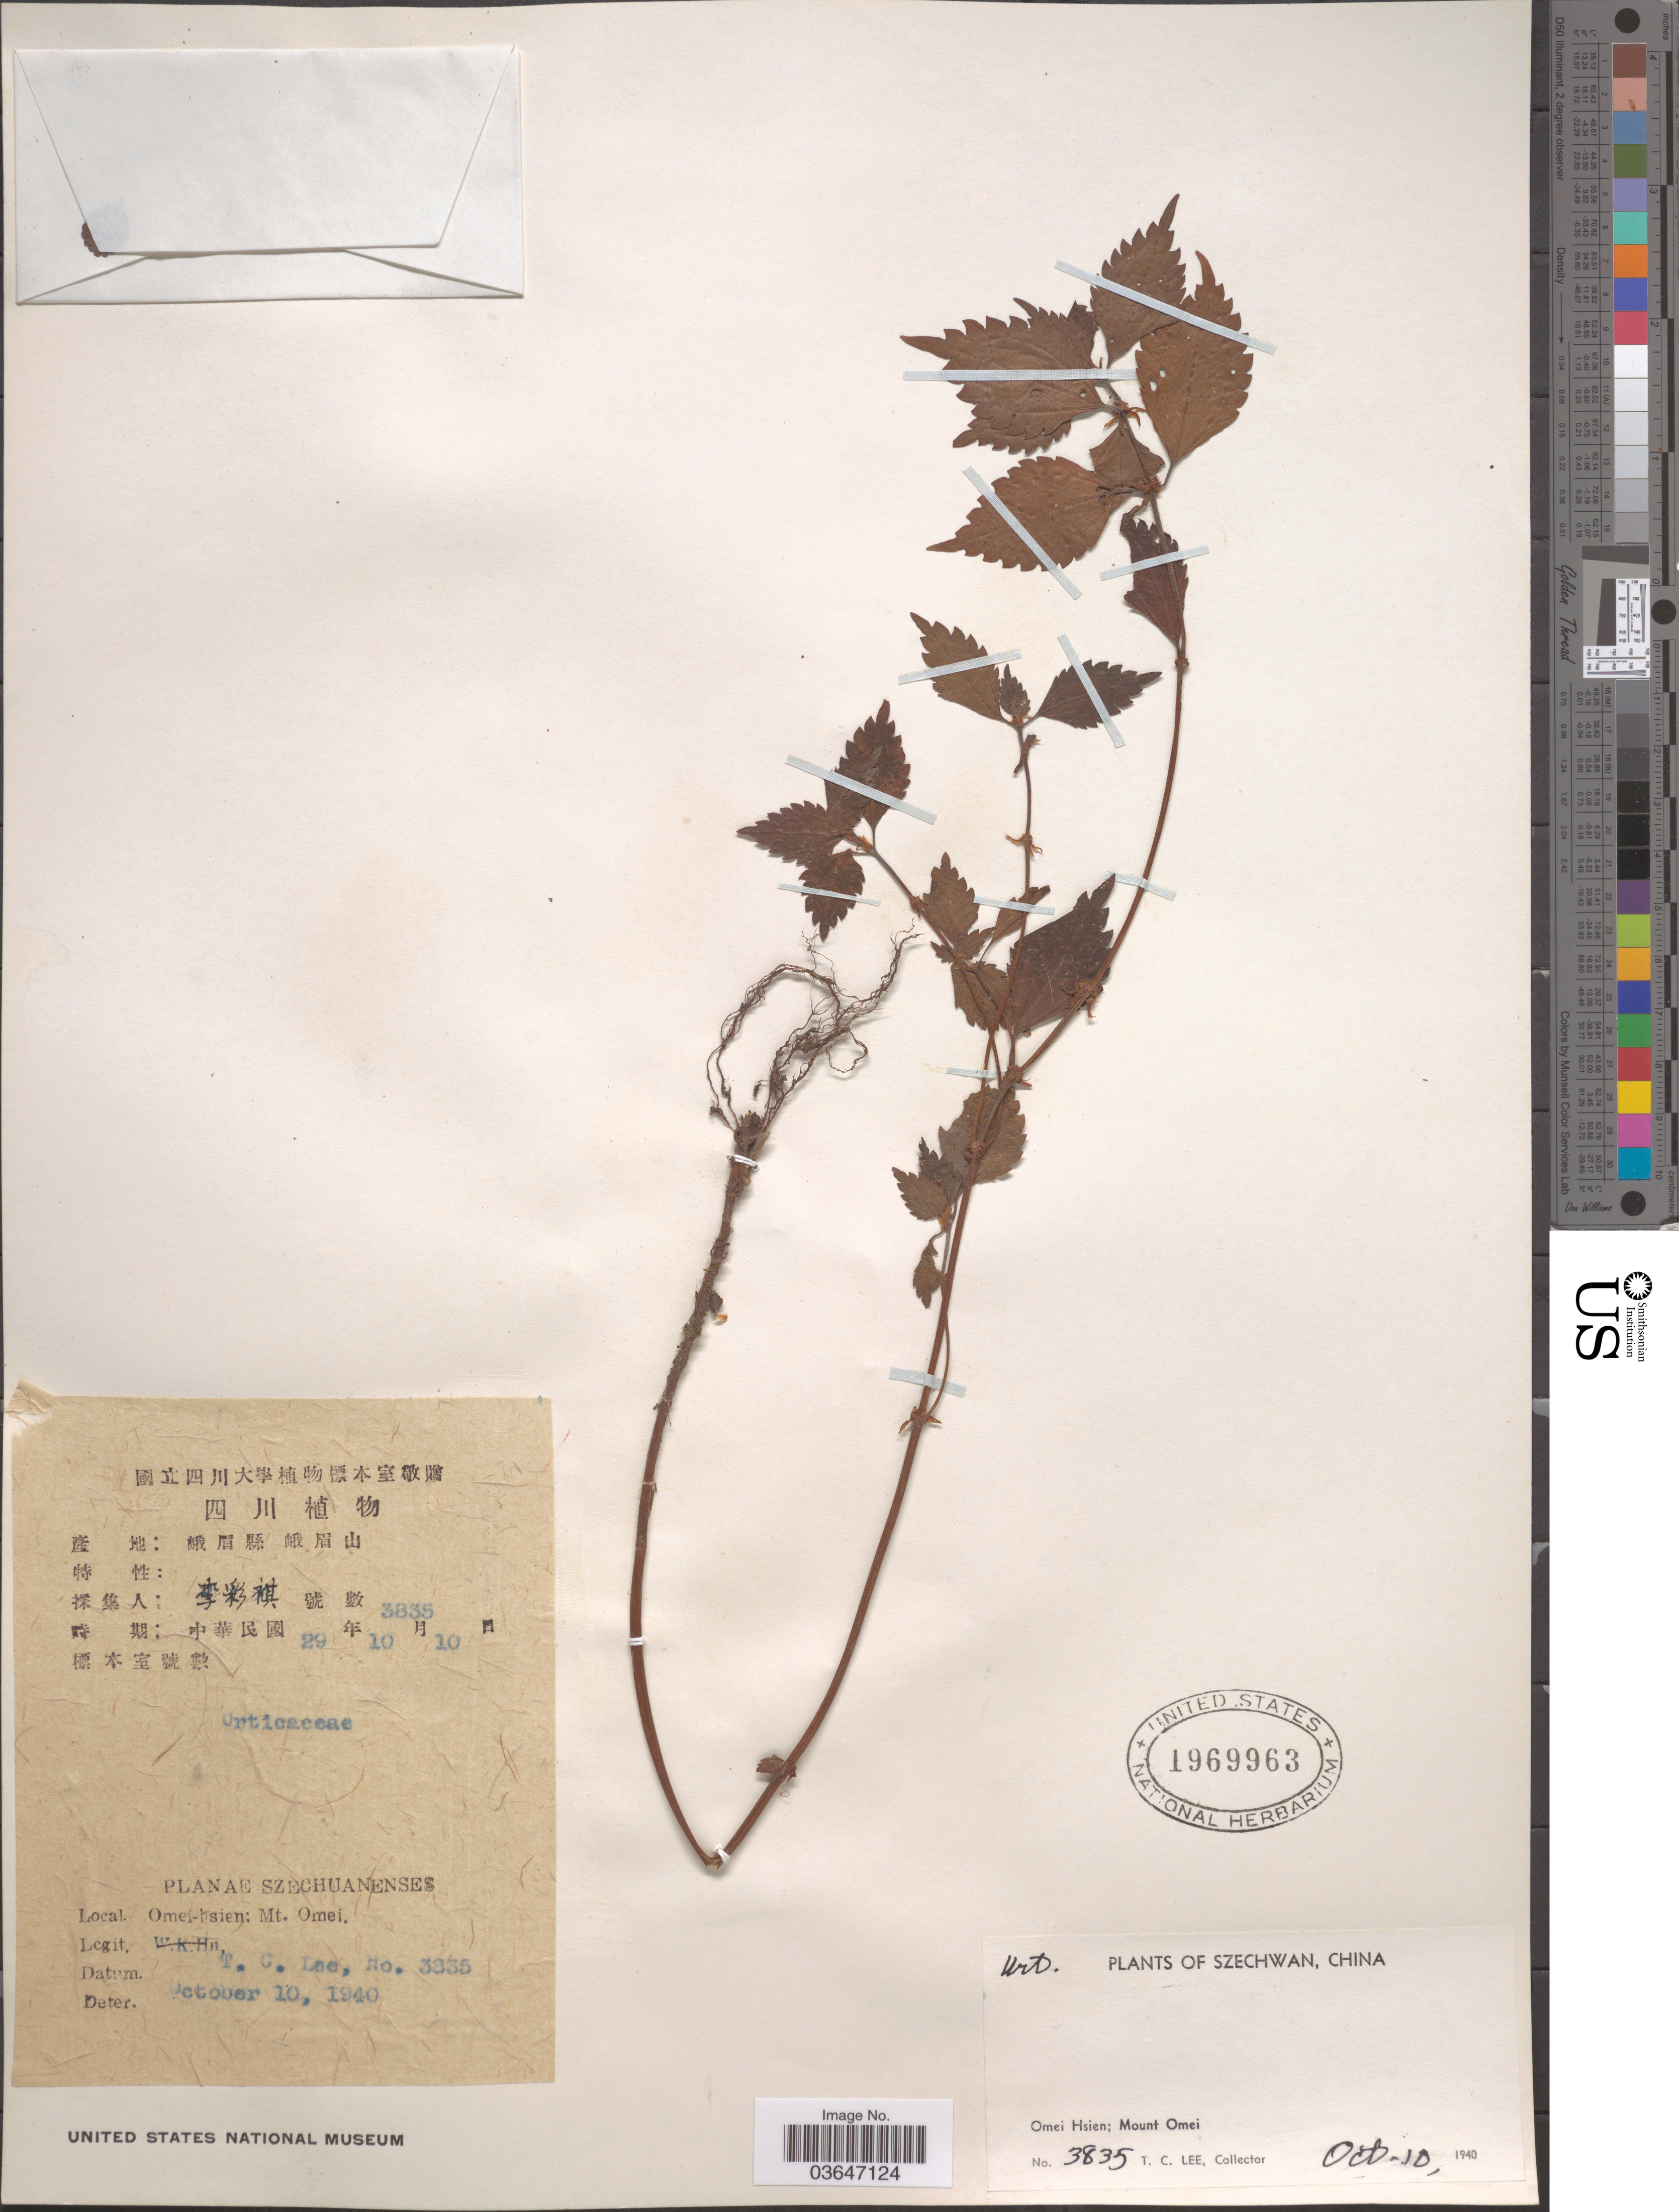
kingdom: Plantae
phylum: Tracheophyta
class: Magnoliopsida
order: Proteales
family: Proteaceae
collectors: T. Lee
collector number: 3835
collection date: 1940-10-10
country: China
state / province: Sichuan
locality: Szechwan. Omei Hsien; Mount Omei.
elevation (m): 10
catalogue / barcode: US 1969963